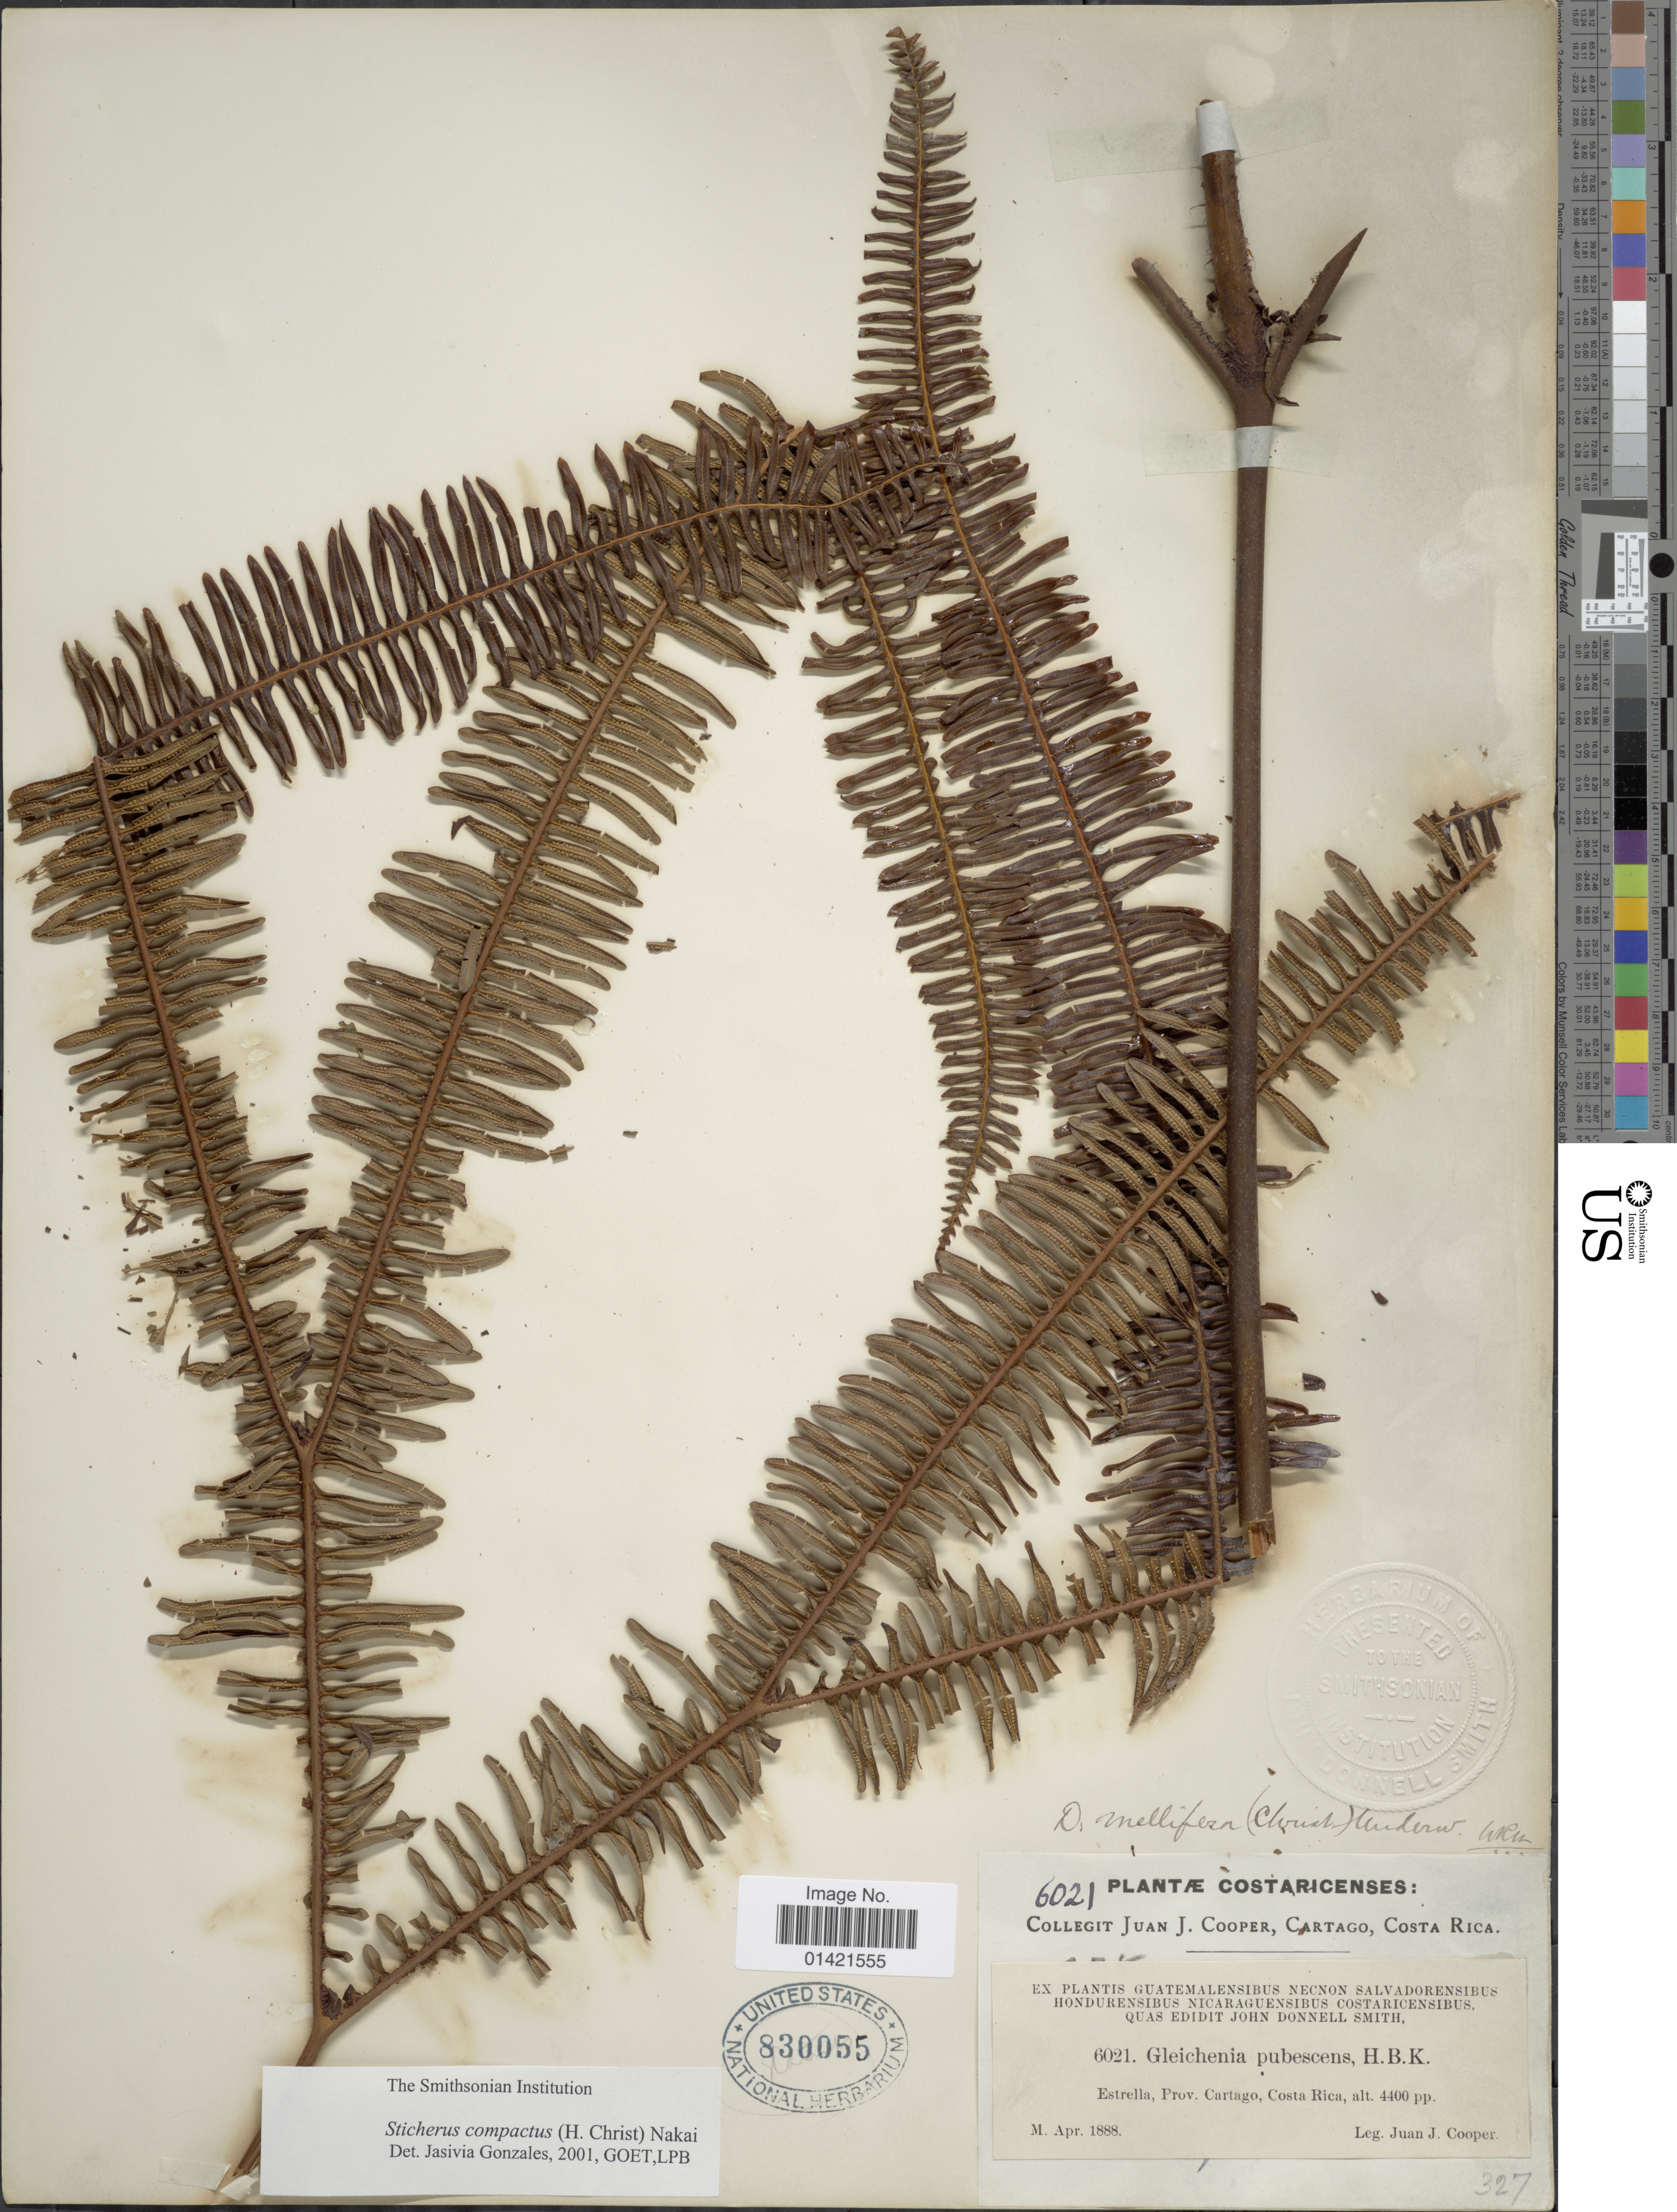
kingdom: Plantae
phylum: Tracheophyta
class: Polypodiopsida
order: Gleicheniales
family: Gleicheniaceae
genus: Sticherus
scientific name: Sticherus compactus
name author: (Christ) Nakai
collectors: J. J. Cooper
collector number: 6021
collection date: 1888-04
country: Costa Rica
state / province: Cartago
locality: Estrella.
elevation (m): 1341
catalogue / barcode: US 830055